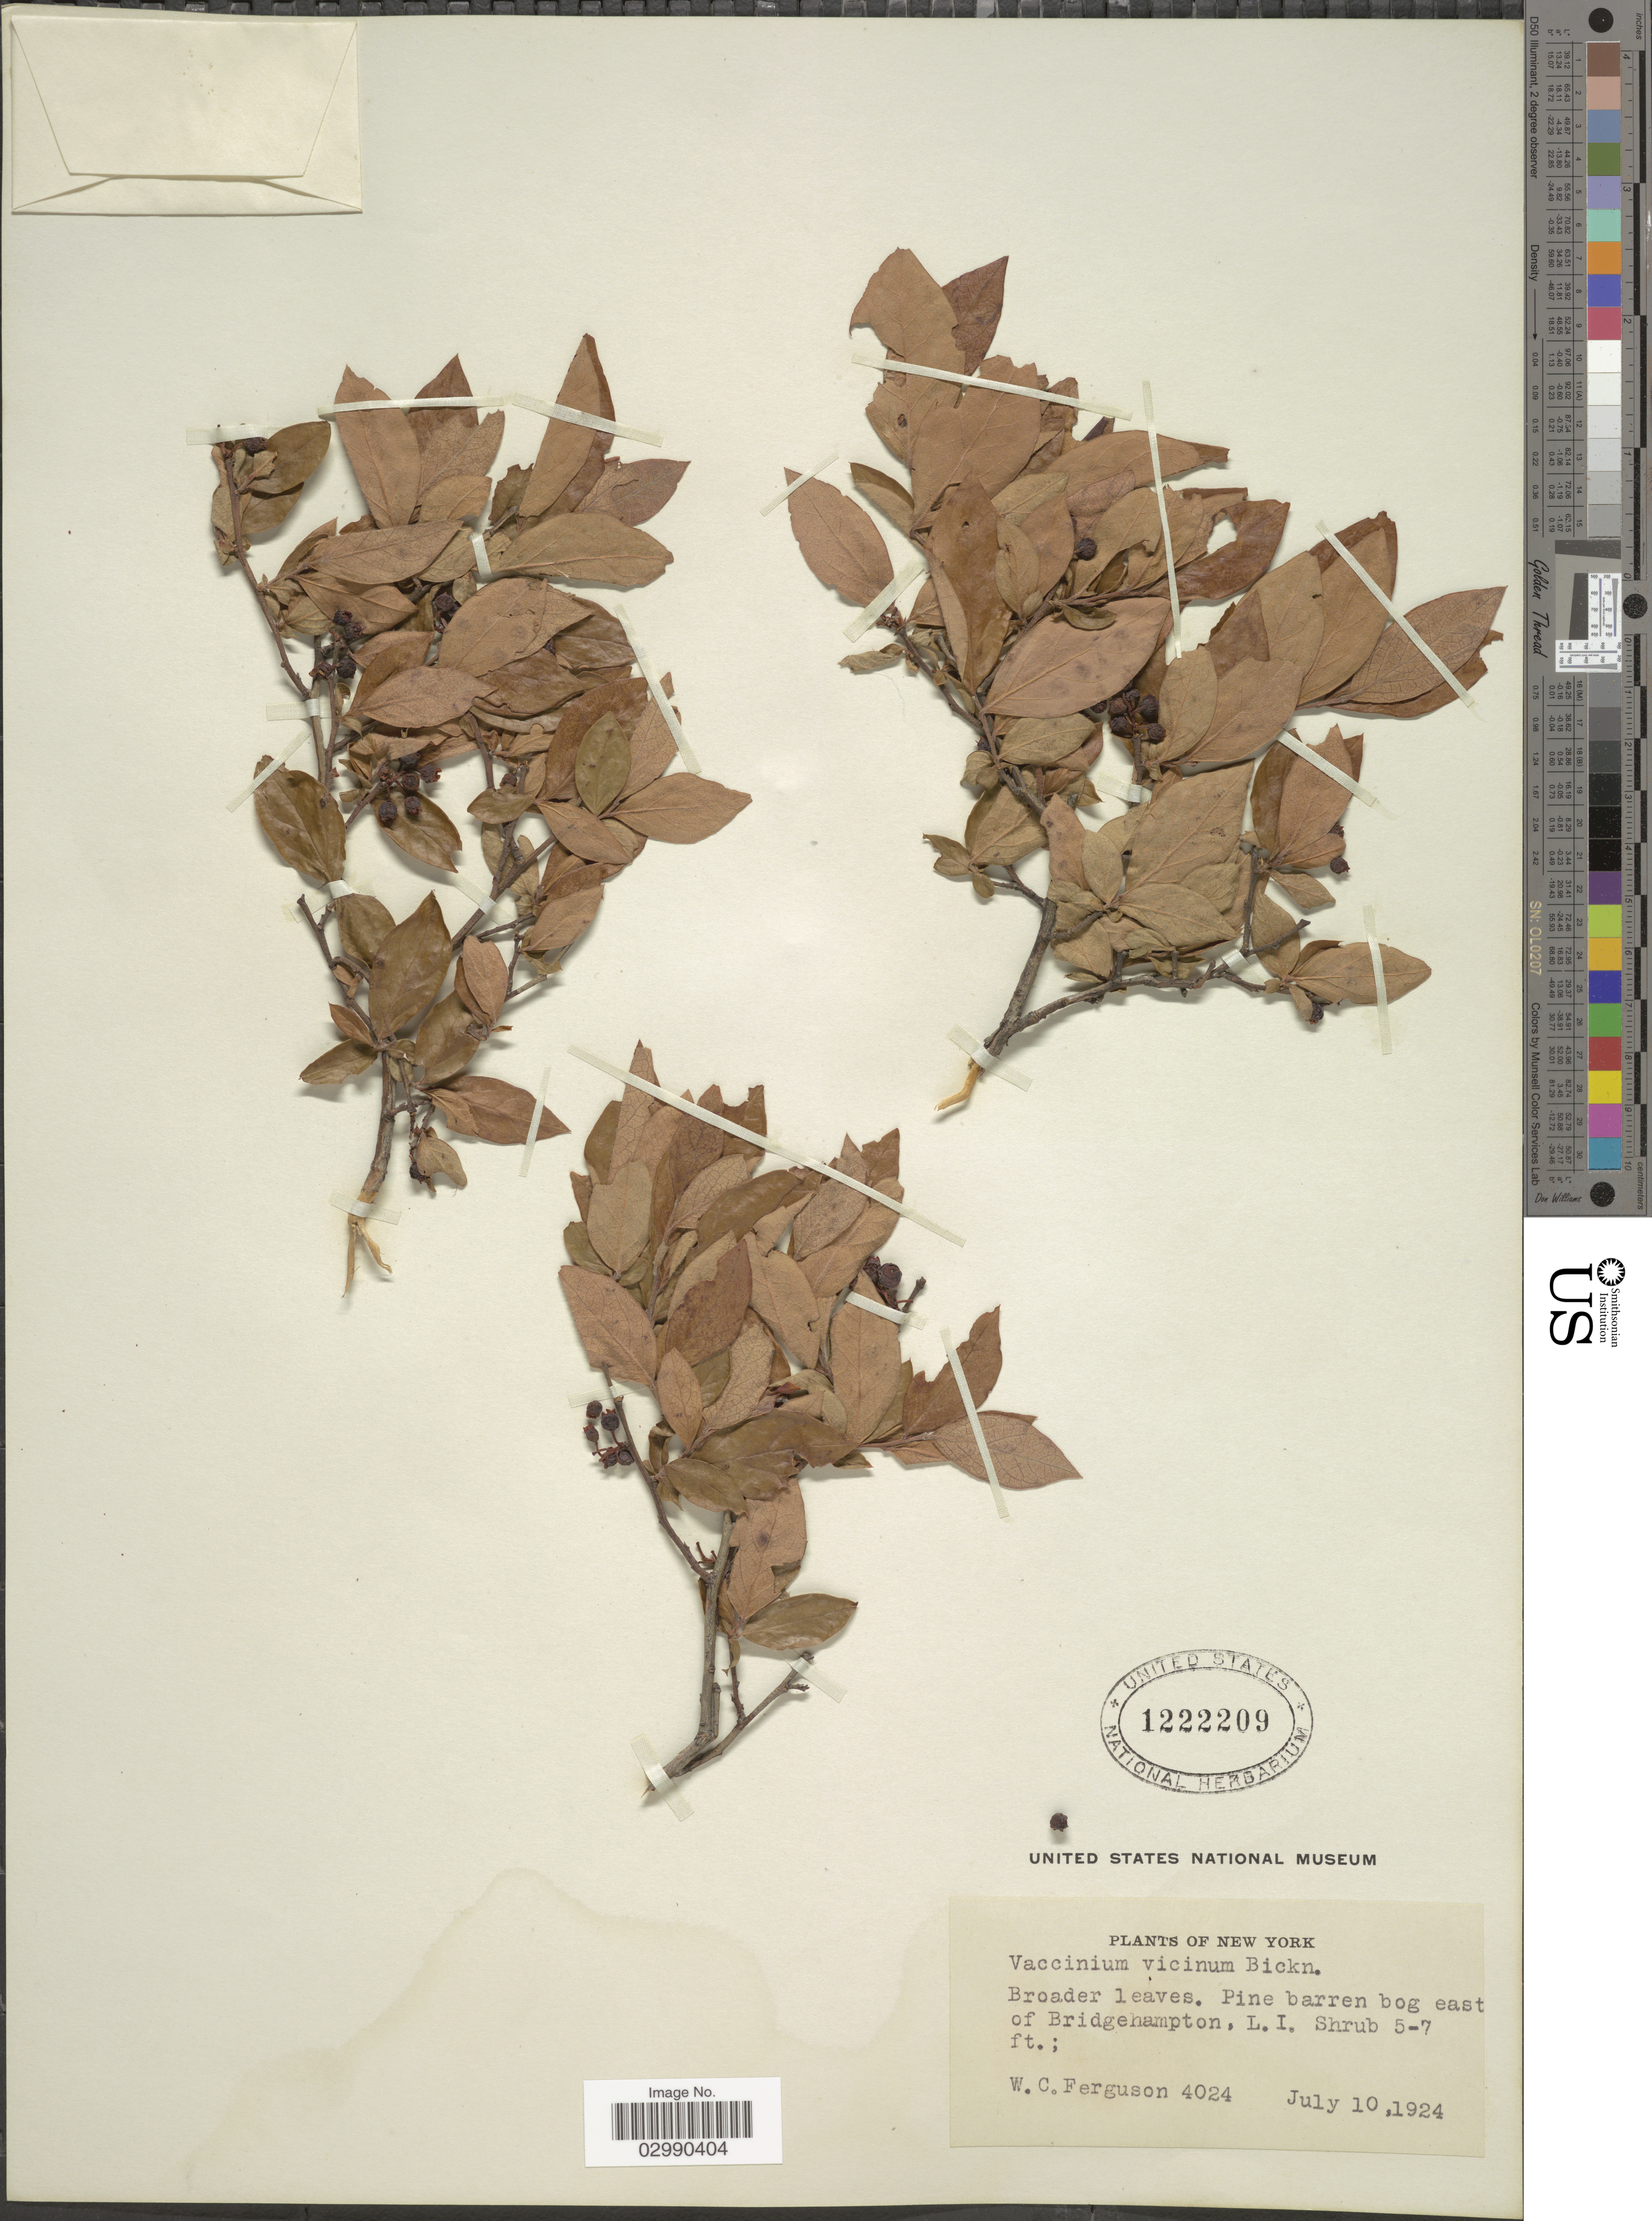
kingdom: Plantae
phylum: Tracheophyta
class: Magnoliopsida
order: Ericales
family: Ericaceae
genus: Vaccinium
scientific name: Vaccinium vicinum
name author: E.P. Bicknell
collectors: W. Ferguson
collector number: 4024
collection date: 1924-07-10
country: United States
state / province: New York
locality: Pine barren bog east of Bridgehampton, L,I.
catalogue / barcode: US 1222209